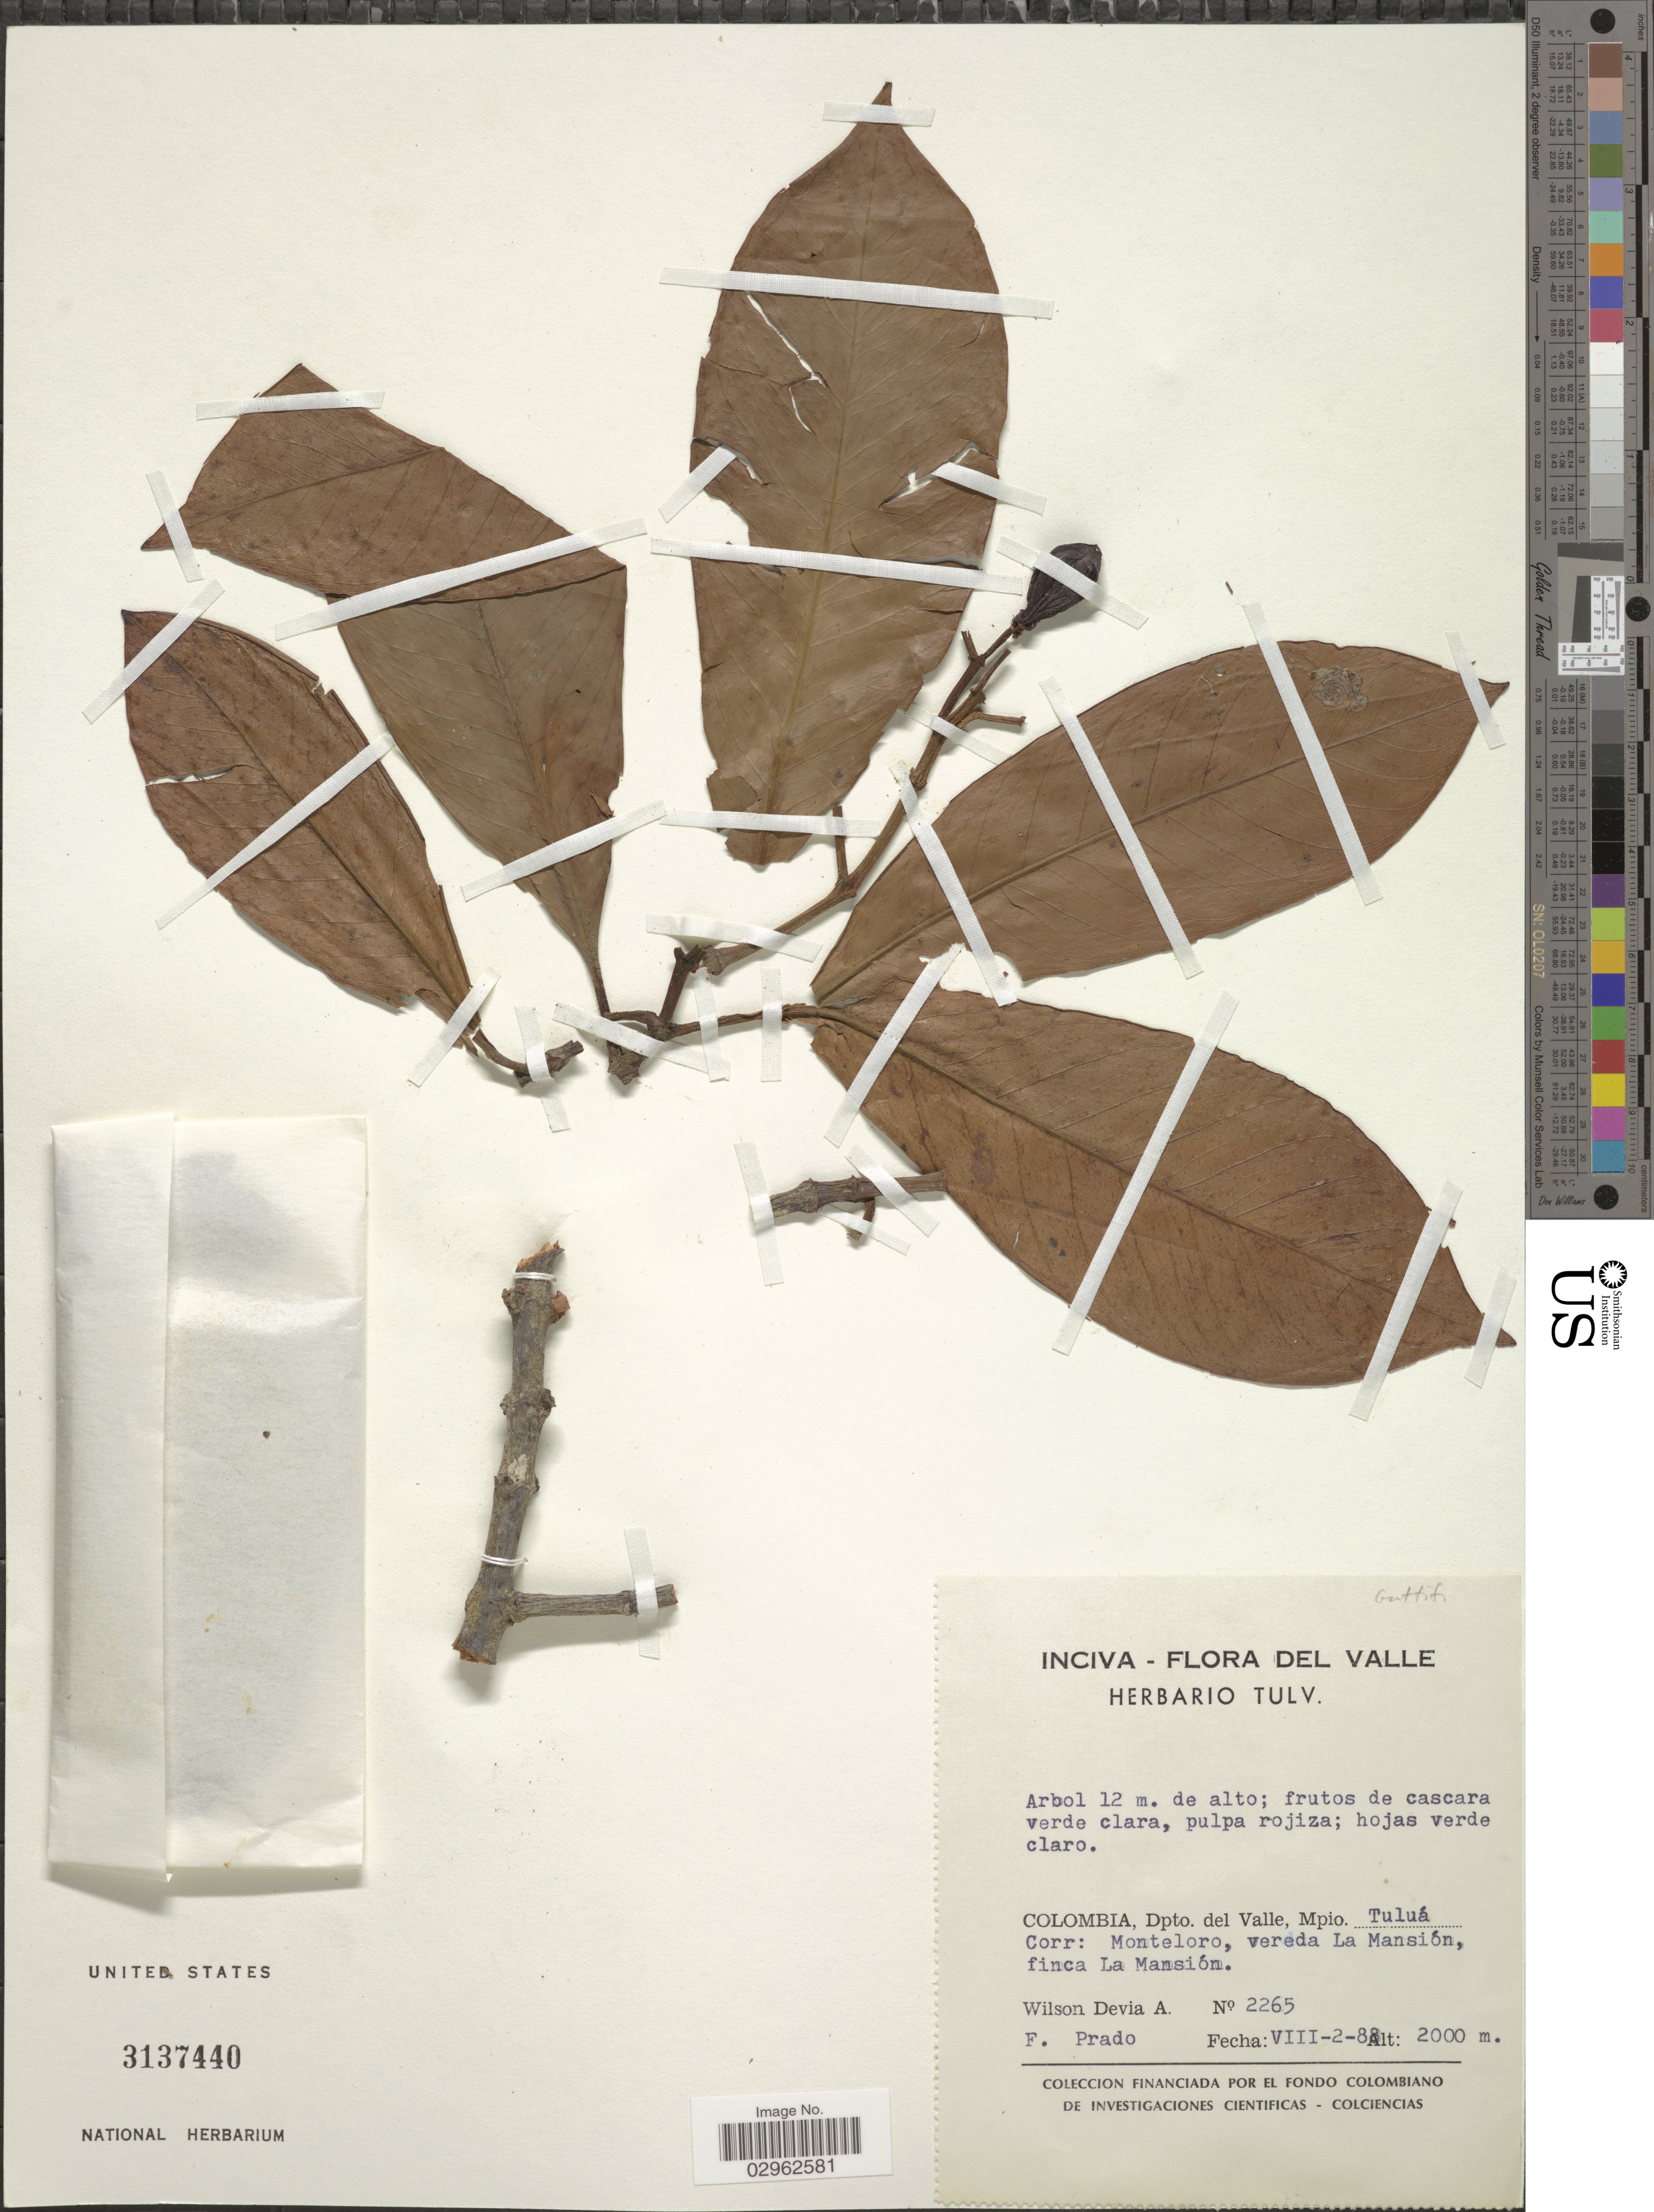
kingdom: Plantae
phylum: Tracheophyta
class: Magnoliopsida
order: Malpighiales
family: Clusiaceae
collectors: W. Devia A. & F. Prado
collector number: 2265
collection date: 1988-08-02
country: Colombia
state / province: Valle del Cauca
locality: Dpto. del Valle, Mpio. Tuluá, Corr: Monteloro, vereda La Mansión, finca La Mansión.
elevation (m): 2000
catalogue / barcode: US 3137440